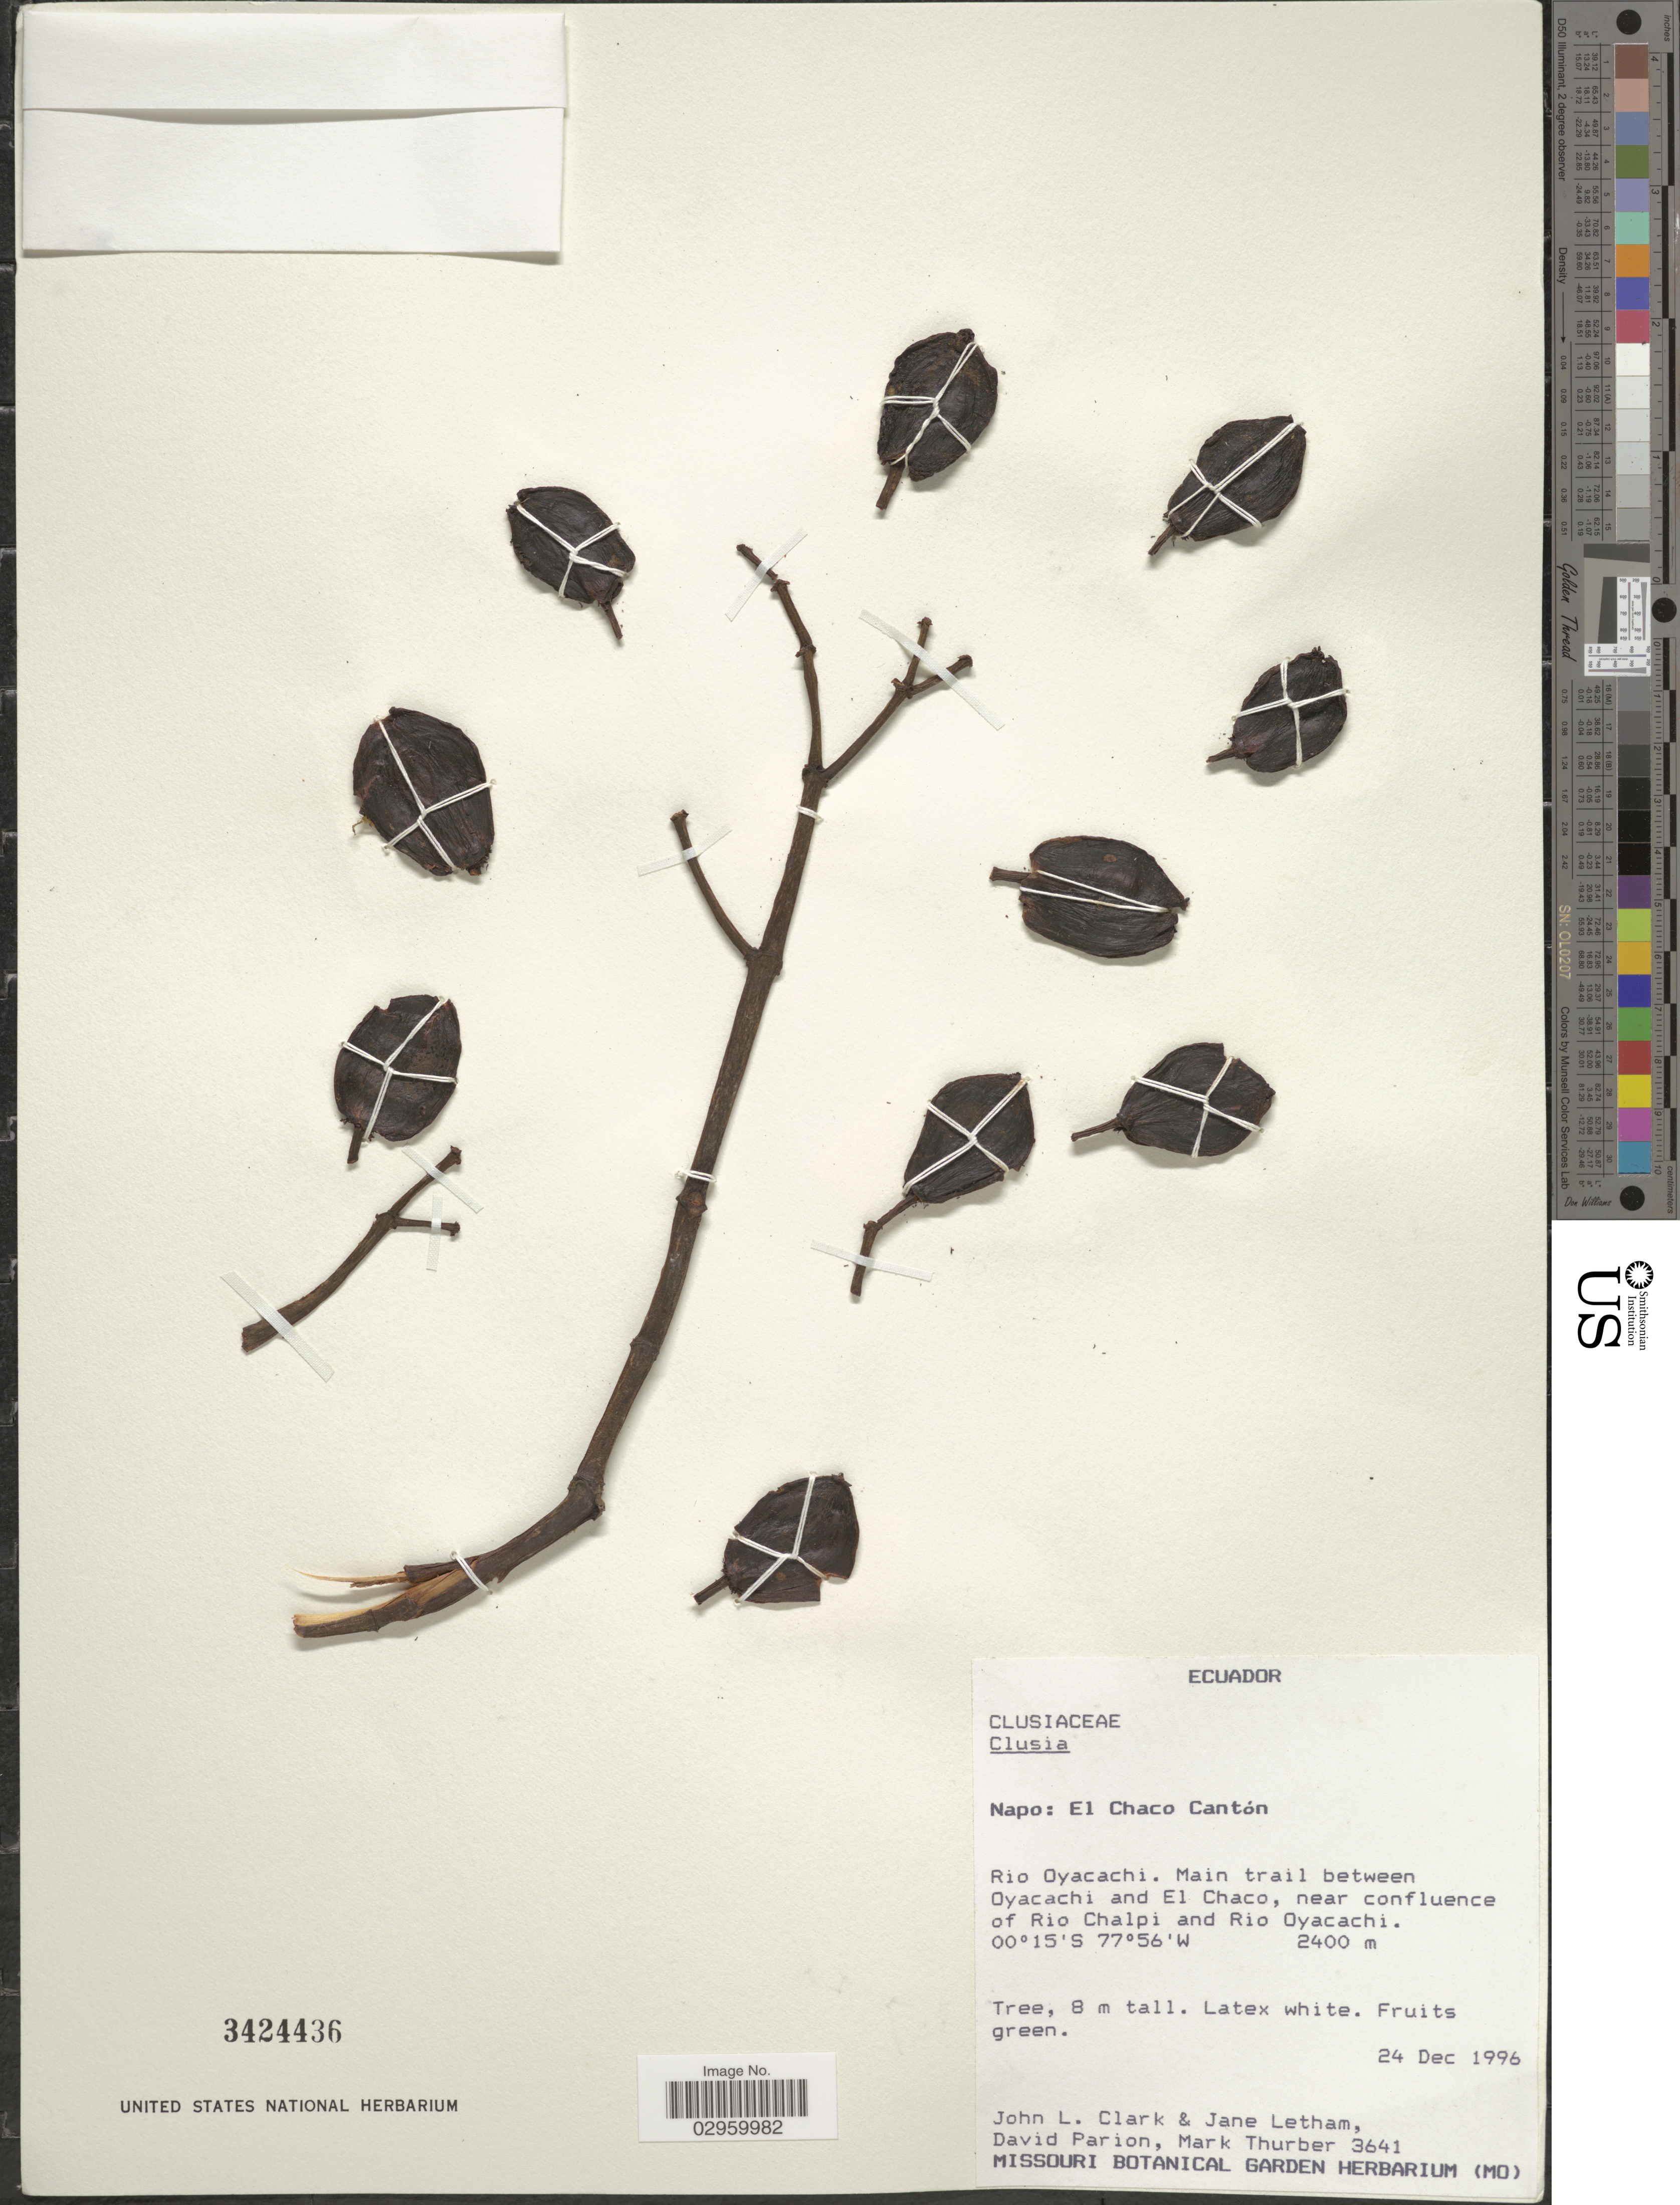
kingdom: Plantae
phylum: Tracheophyta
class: Magnoliopsida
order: Malpighiales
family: Clusiaceae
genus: Clusia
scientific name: Clusia sp.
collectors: J. L. Clark, J. Letham, D. Parion & M. Thurber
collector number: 3641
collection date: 1996-12-24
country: Ecuador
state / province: Napo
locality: El Chaco Cantón, Rio Oyacachi, Main trail between Oyacachi and El Chaco, near confluence of Rio Chalpi and Rio Oyacachi.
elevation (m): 2400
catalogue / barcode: US 3424436